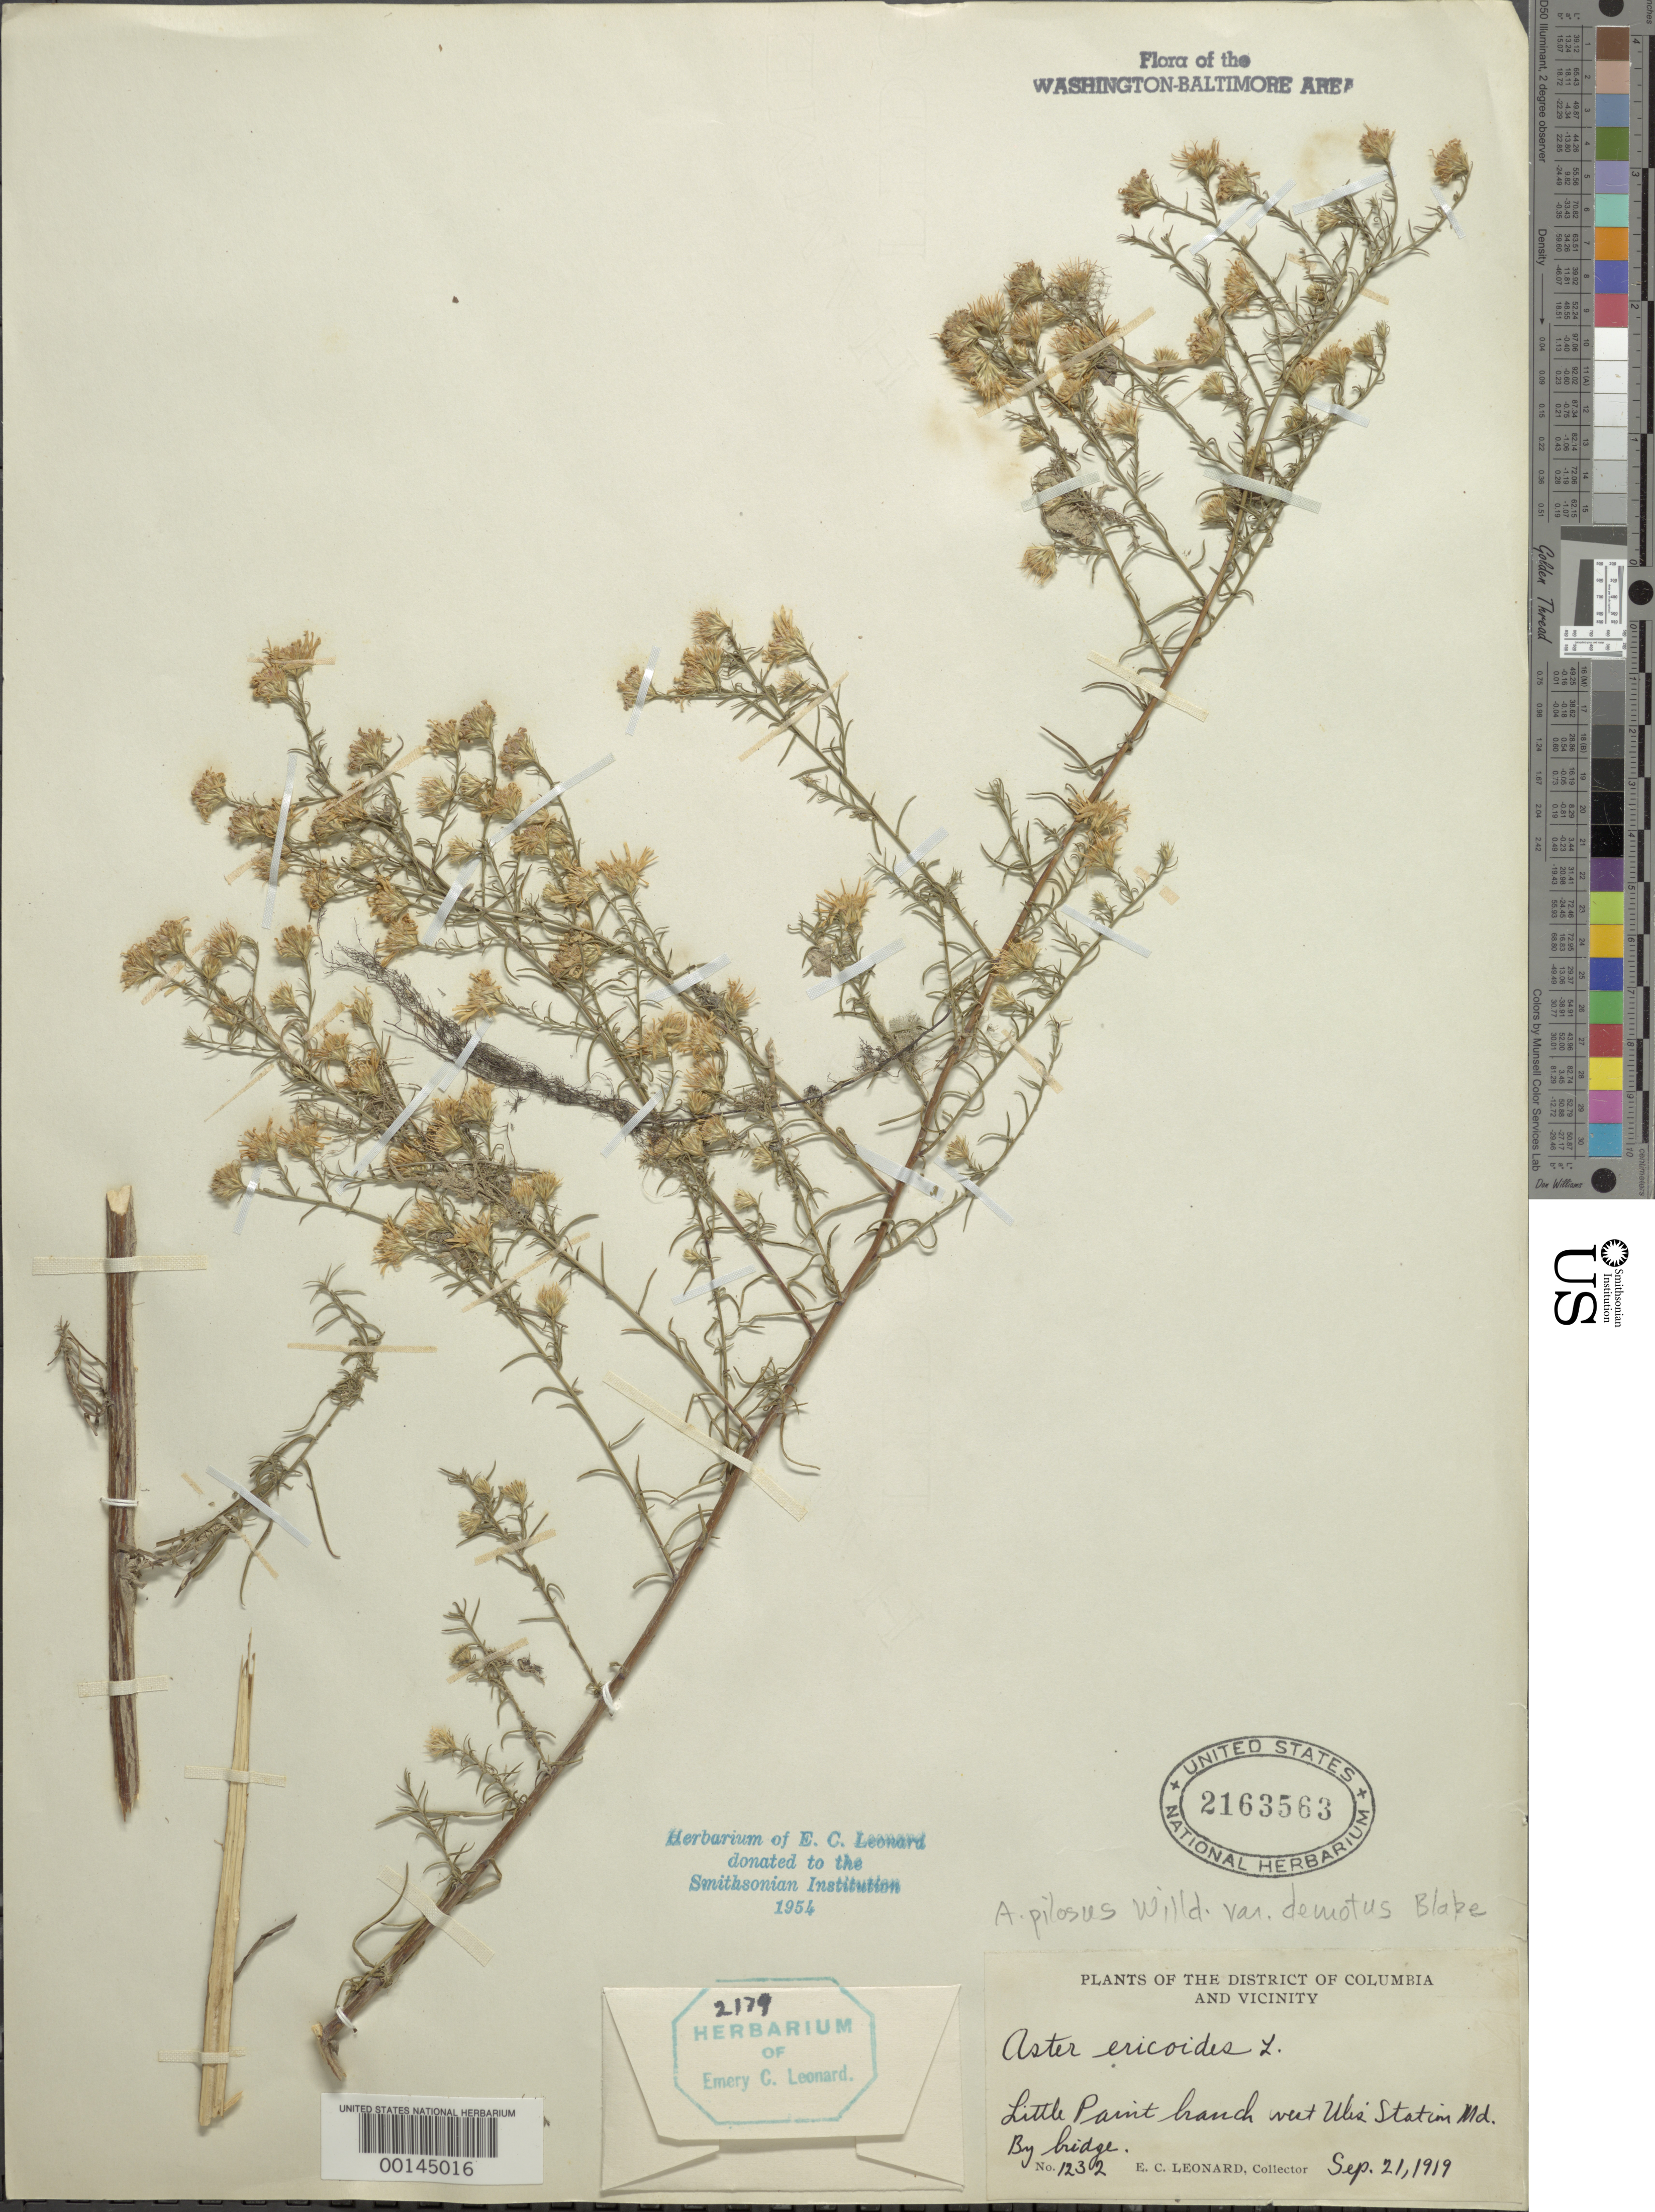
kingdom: Plantae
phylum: Tracheophyta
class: Magnoliopsida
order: Asterales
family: Asteraceae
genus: Symphyotrichum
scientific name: Symphyotrichum pilosum var. pringlei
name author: (A. Gray) G.L. Nesom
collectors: E. C. Leonard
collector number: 1232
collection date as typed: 21 Sep 1919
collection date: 1919-09-21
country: United States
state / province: Maryland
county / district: Prince George's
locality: Little Paint Branch west of Uhles Station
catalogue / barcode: US 2163563